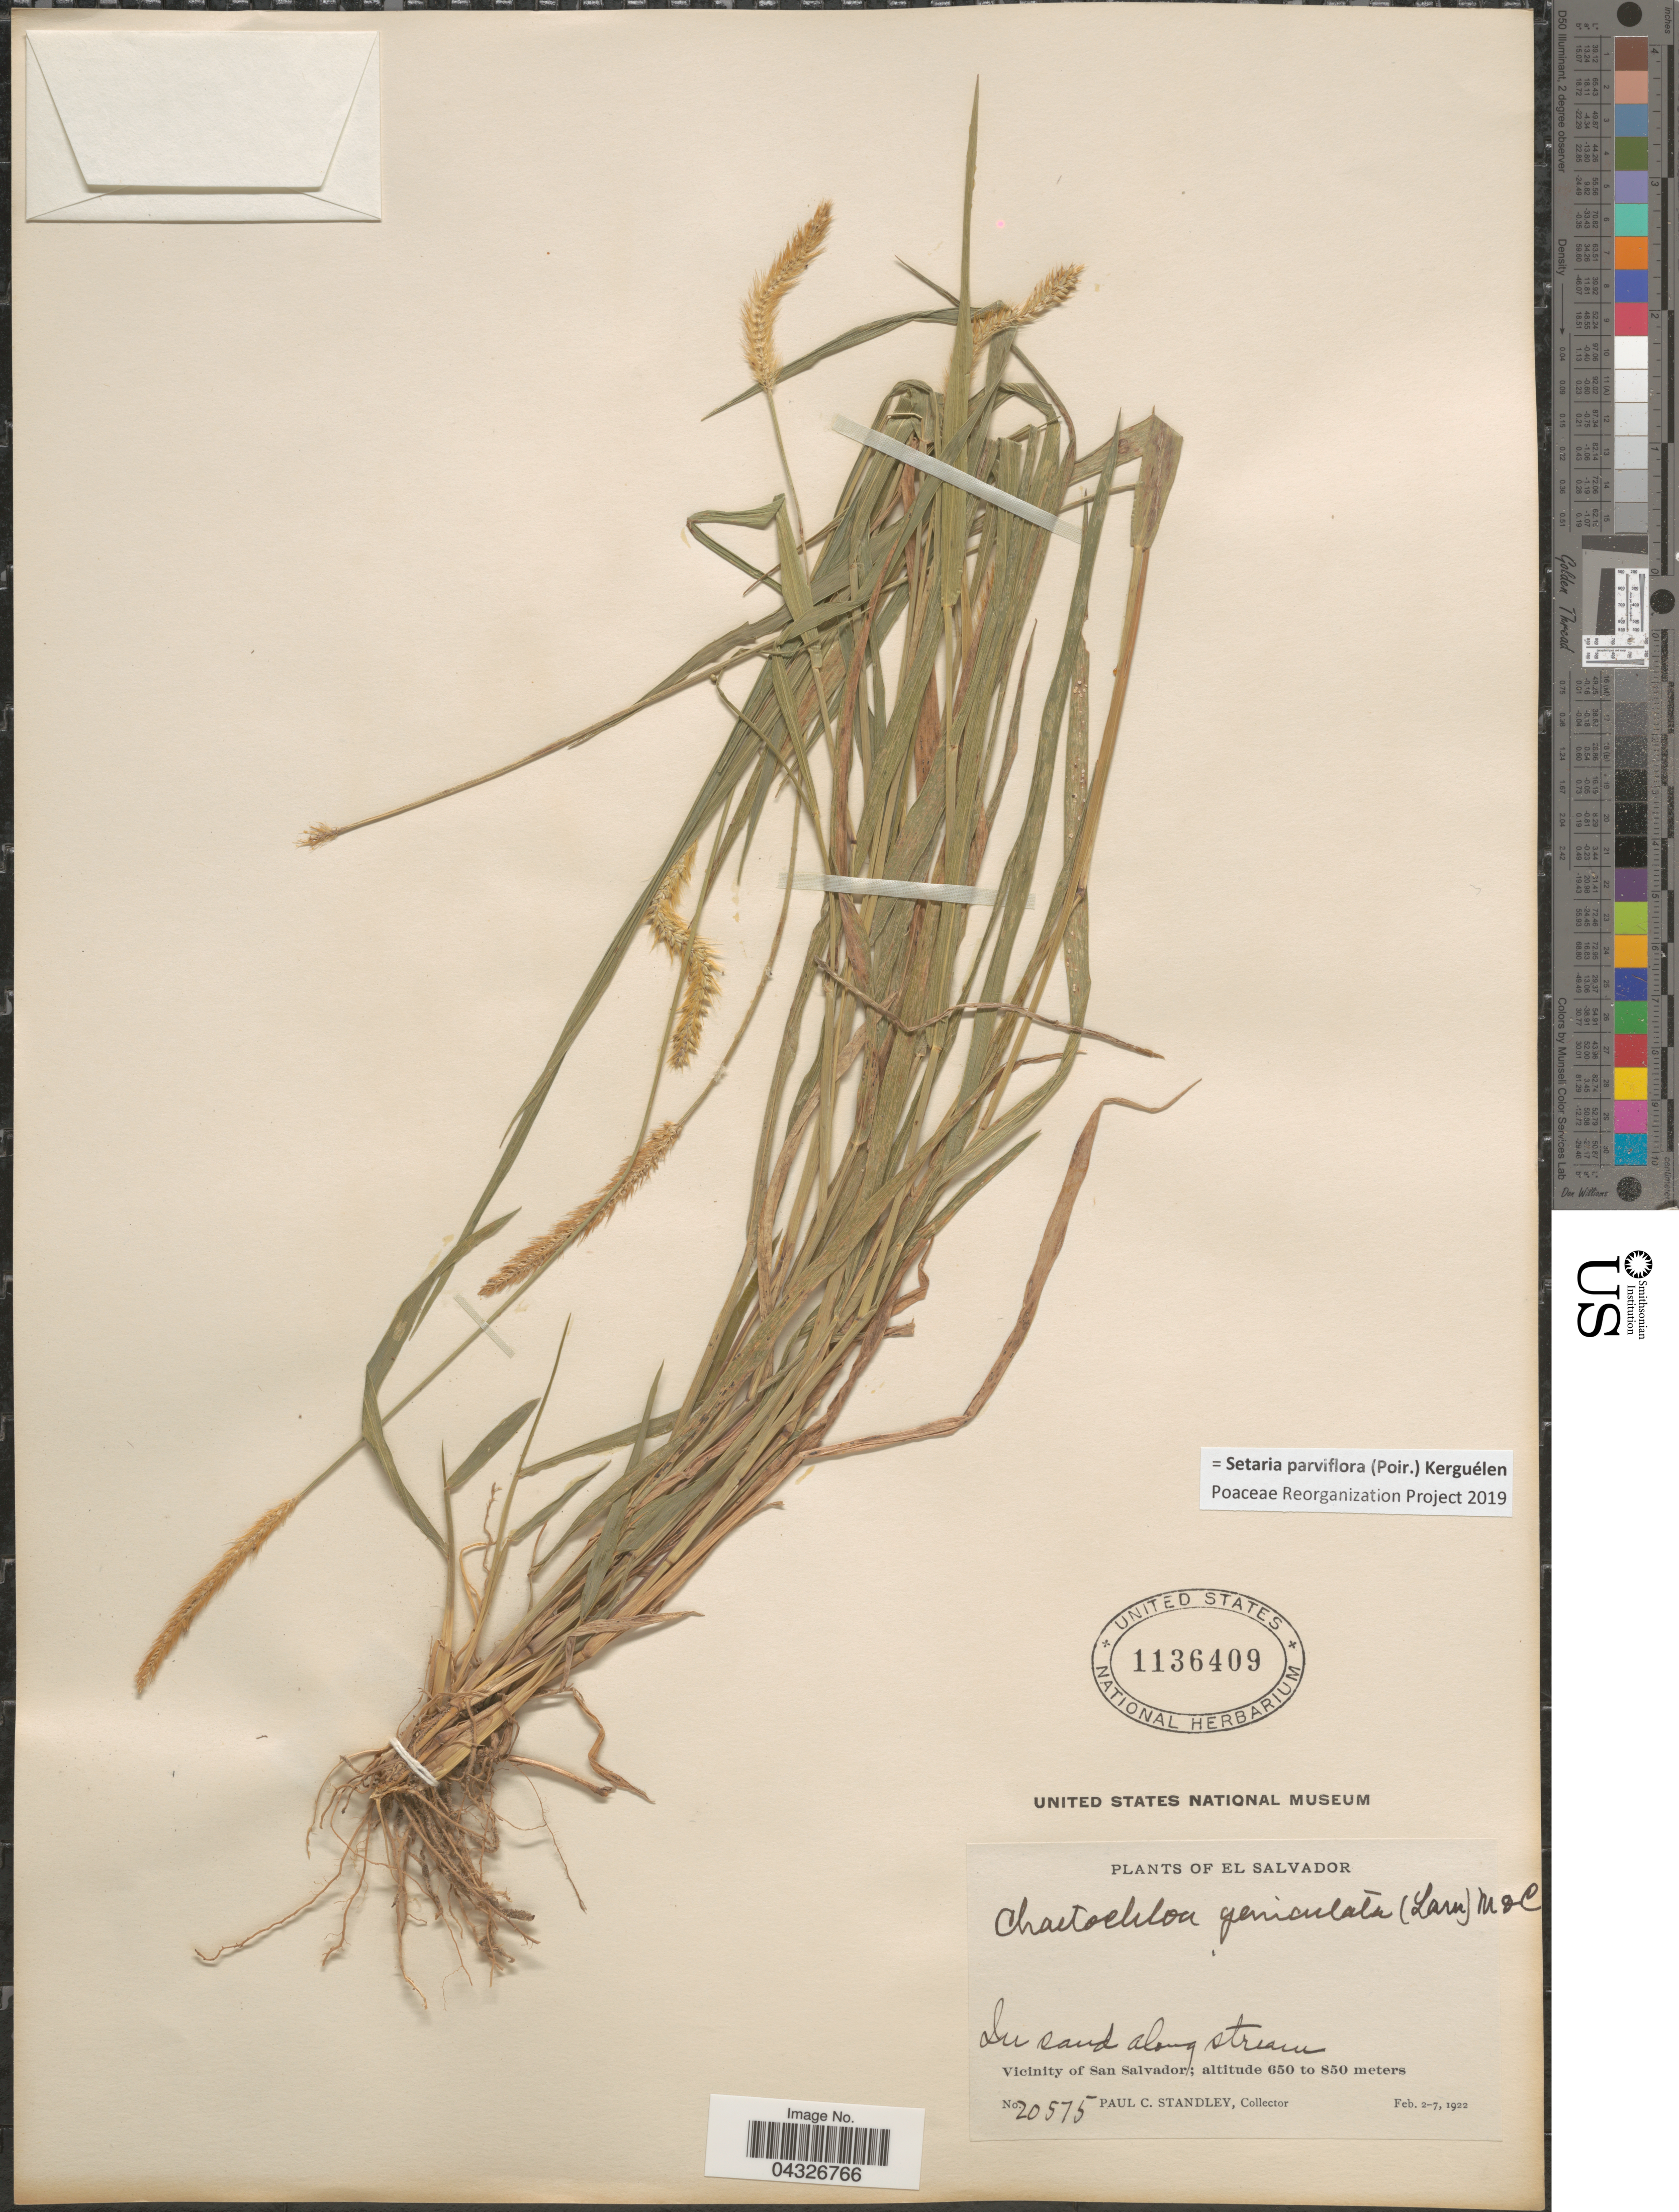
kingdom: Plantae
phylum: Tracheophyta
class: Liliopsida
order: Poales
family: Poaceae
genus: Setaria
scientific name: Setaria parviflora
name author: (Poir.) Kerguélen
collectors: P. C. Standley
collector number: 20575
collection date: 1922-02-02/1922-02-07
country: El Salvador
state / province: San Salvador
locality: Vicinity of San Salvador.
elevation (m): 650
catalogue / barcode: US 1136409